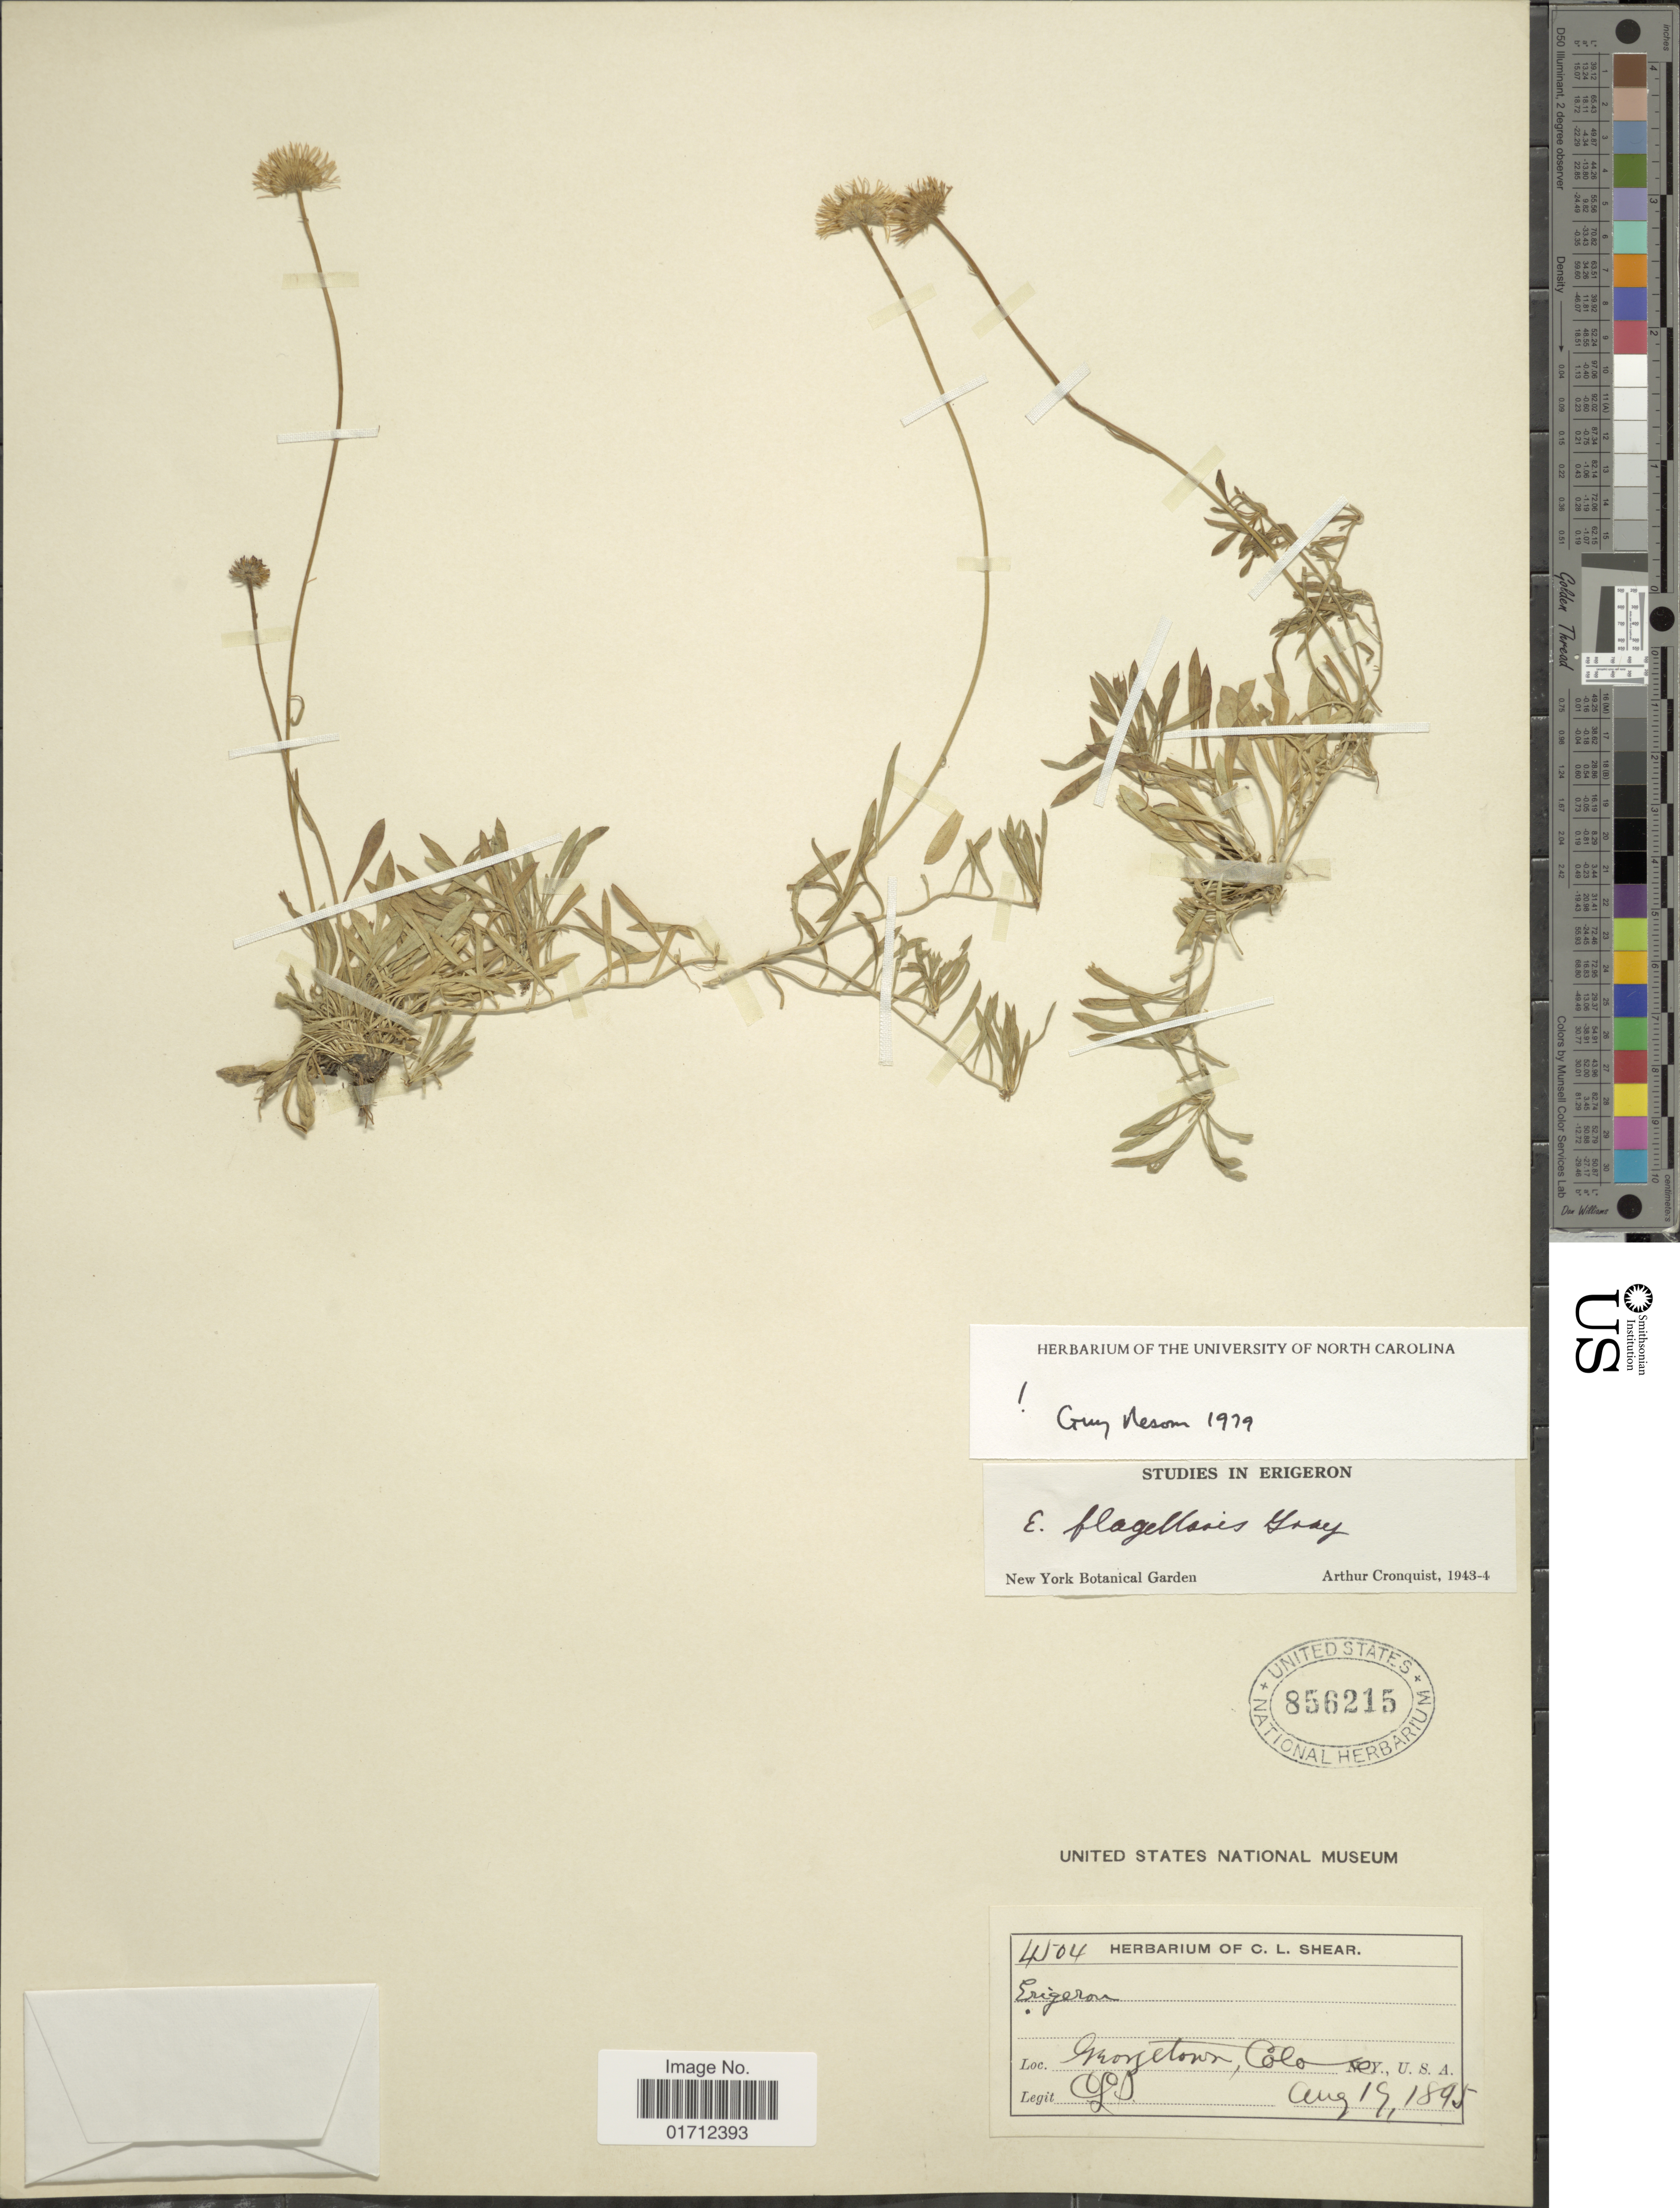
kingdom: Plantae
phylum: Tracheophyta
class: Magnoliopsida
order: Asterales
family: Asteraceae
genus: Erigeron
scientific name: Erigeron flagellaris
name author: A. Gray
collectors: C. L. Shear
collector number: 4504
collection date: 1895-08-19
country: United States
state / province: Colorado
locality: Georgetown.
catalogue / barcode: US 856215